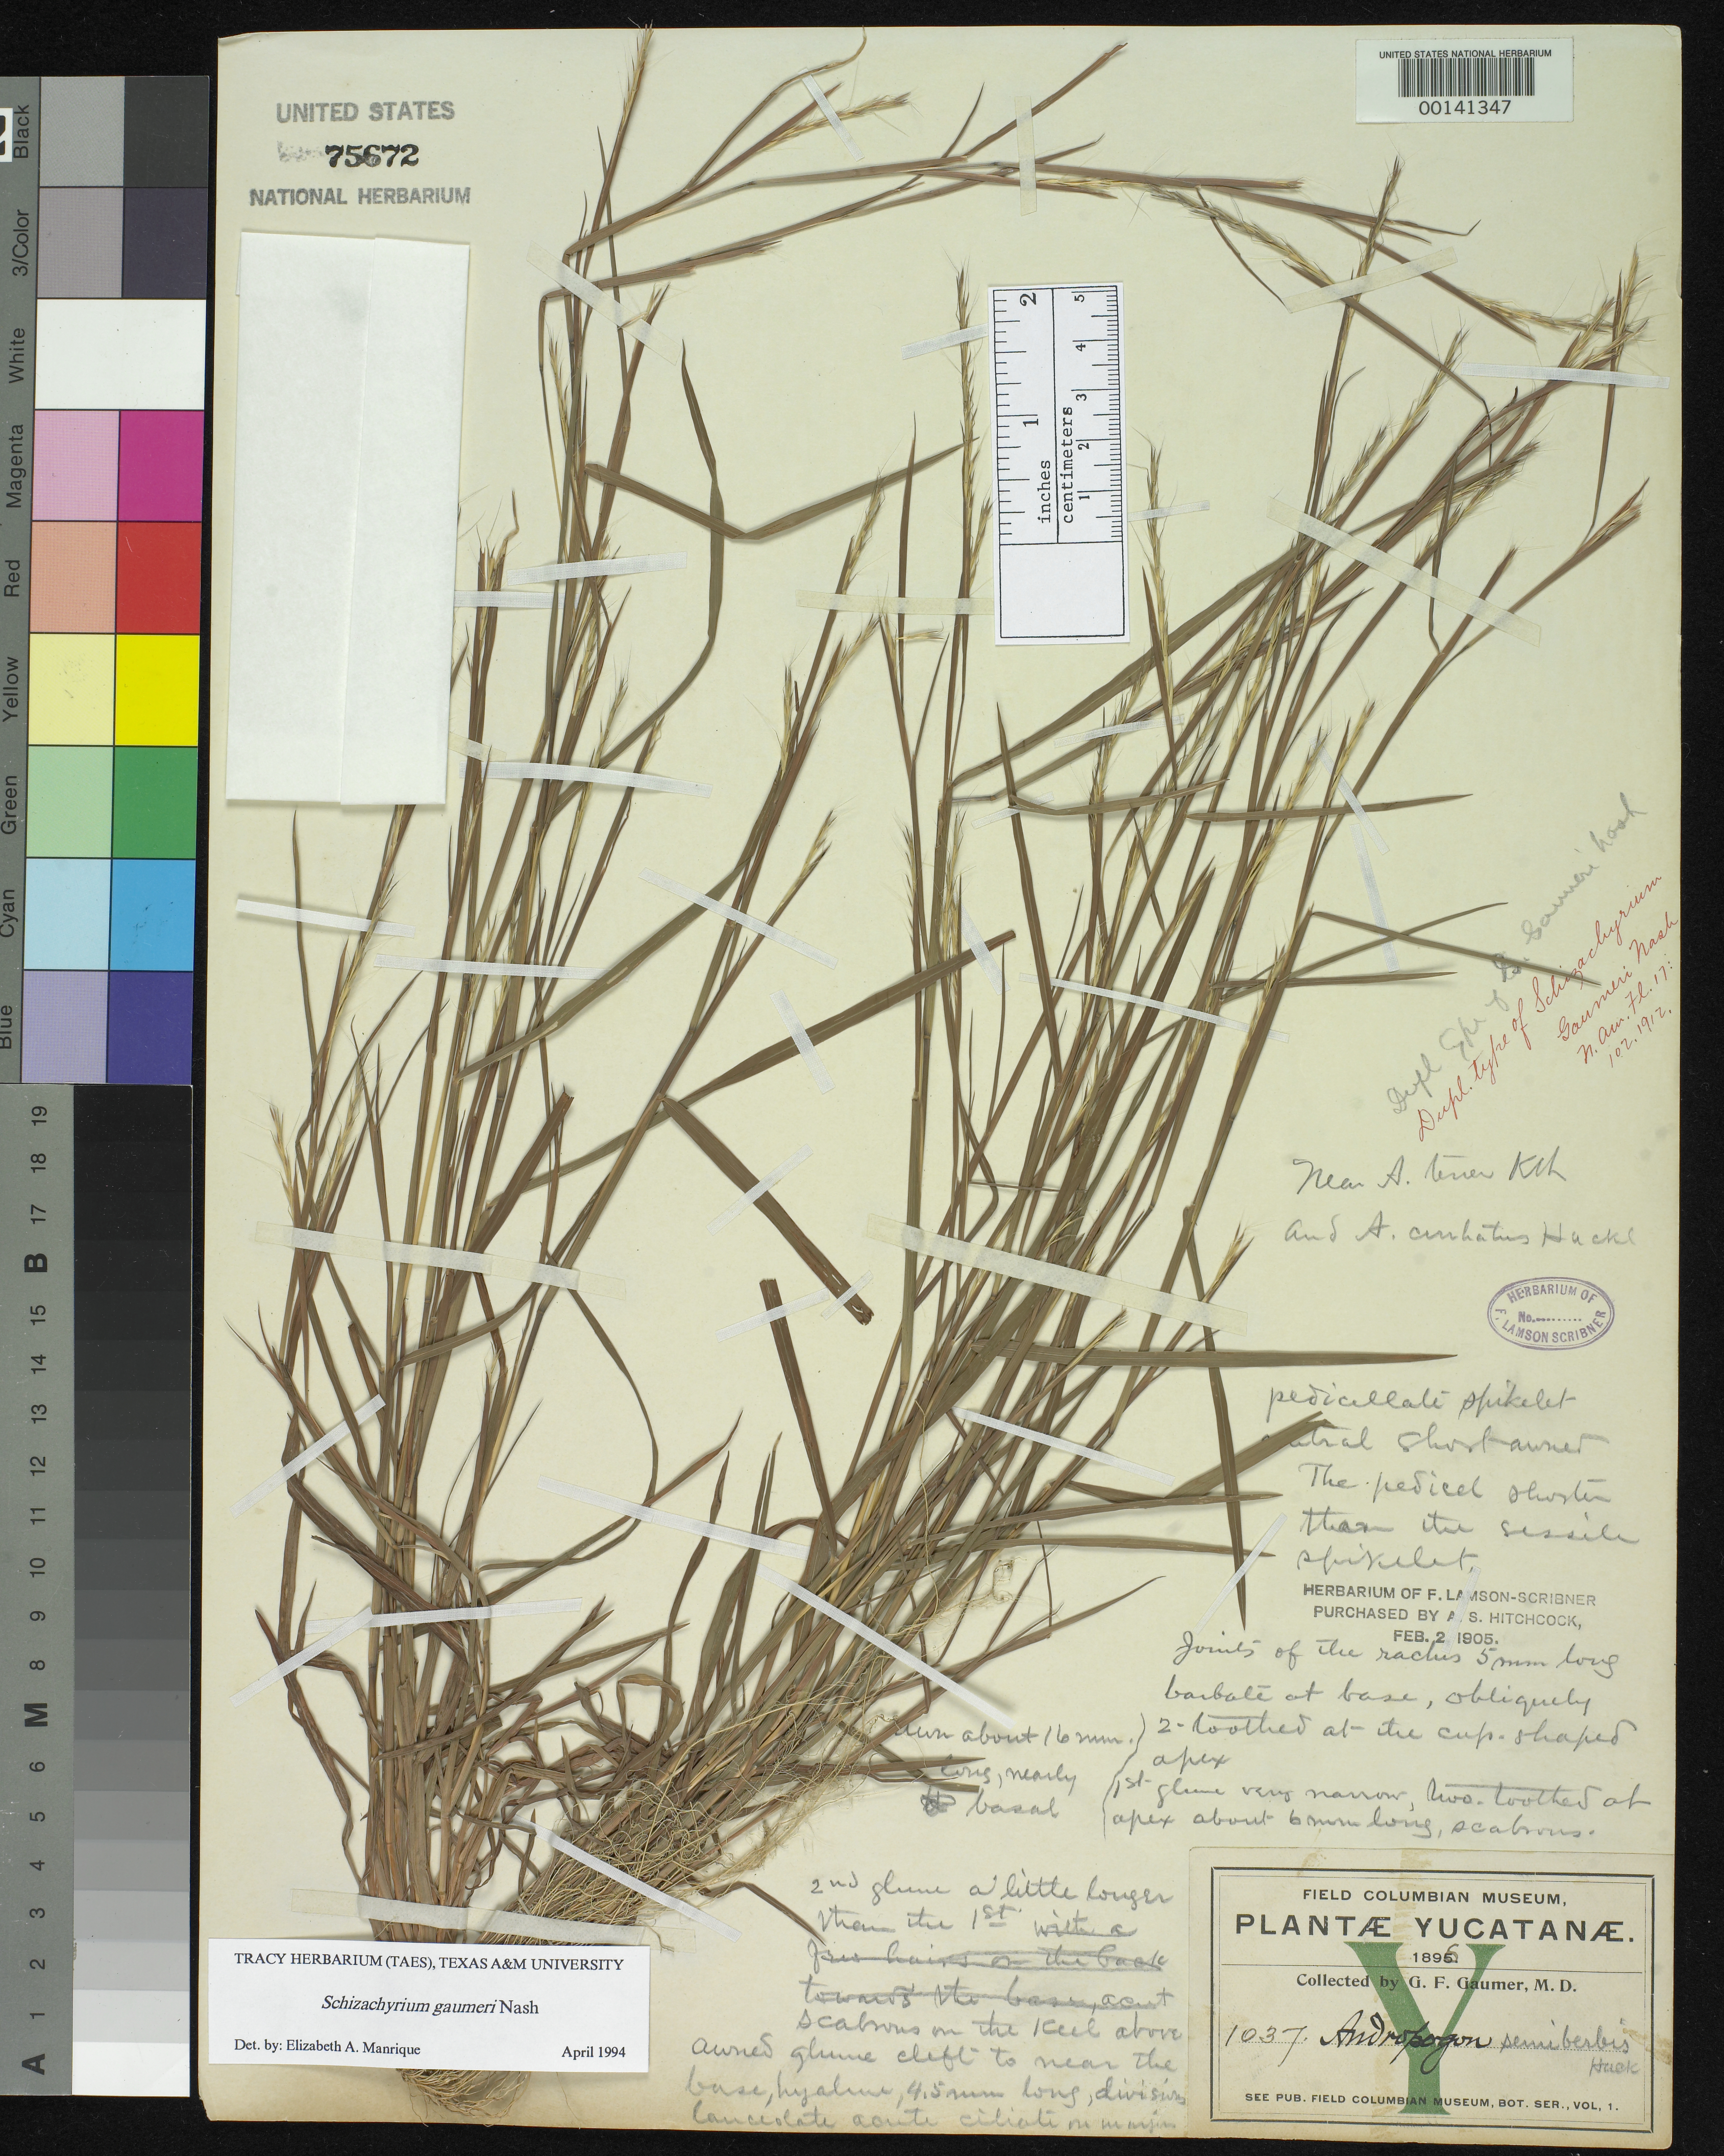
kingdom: Plantae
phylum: Tracheophyta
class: Liliopsida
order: Poales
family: Poaceae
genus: Schizachyrium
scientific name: Schizachyrium gaumeri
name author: Nash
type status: Isotype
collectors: G. F. Gaumer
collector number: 1037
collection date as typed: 1896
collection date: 1896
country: Mexico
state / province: Yucatán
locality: Izamal.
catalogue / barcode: US 75672